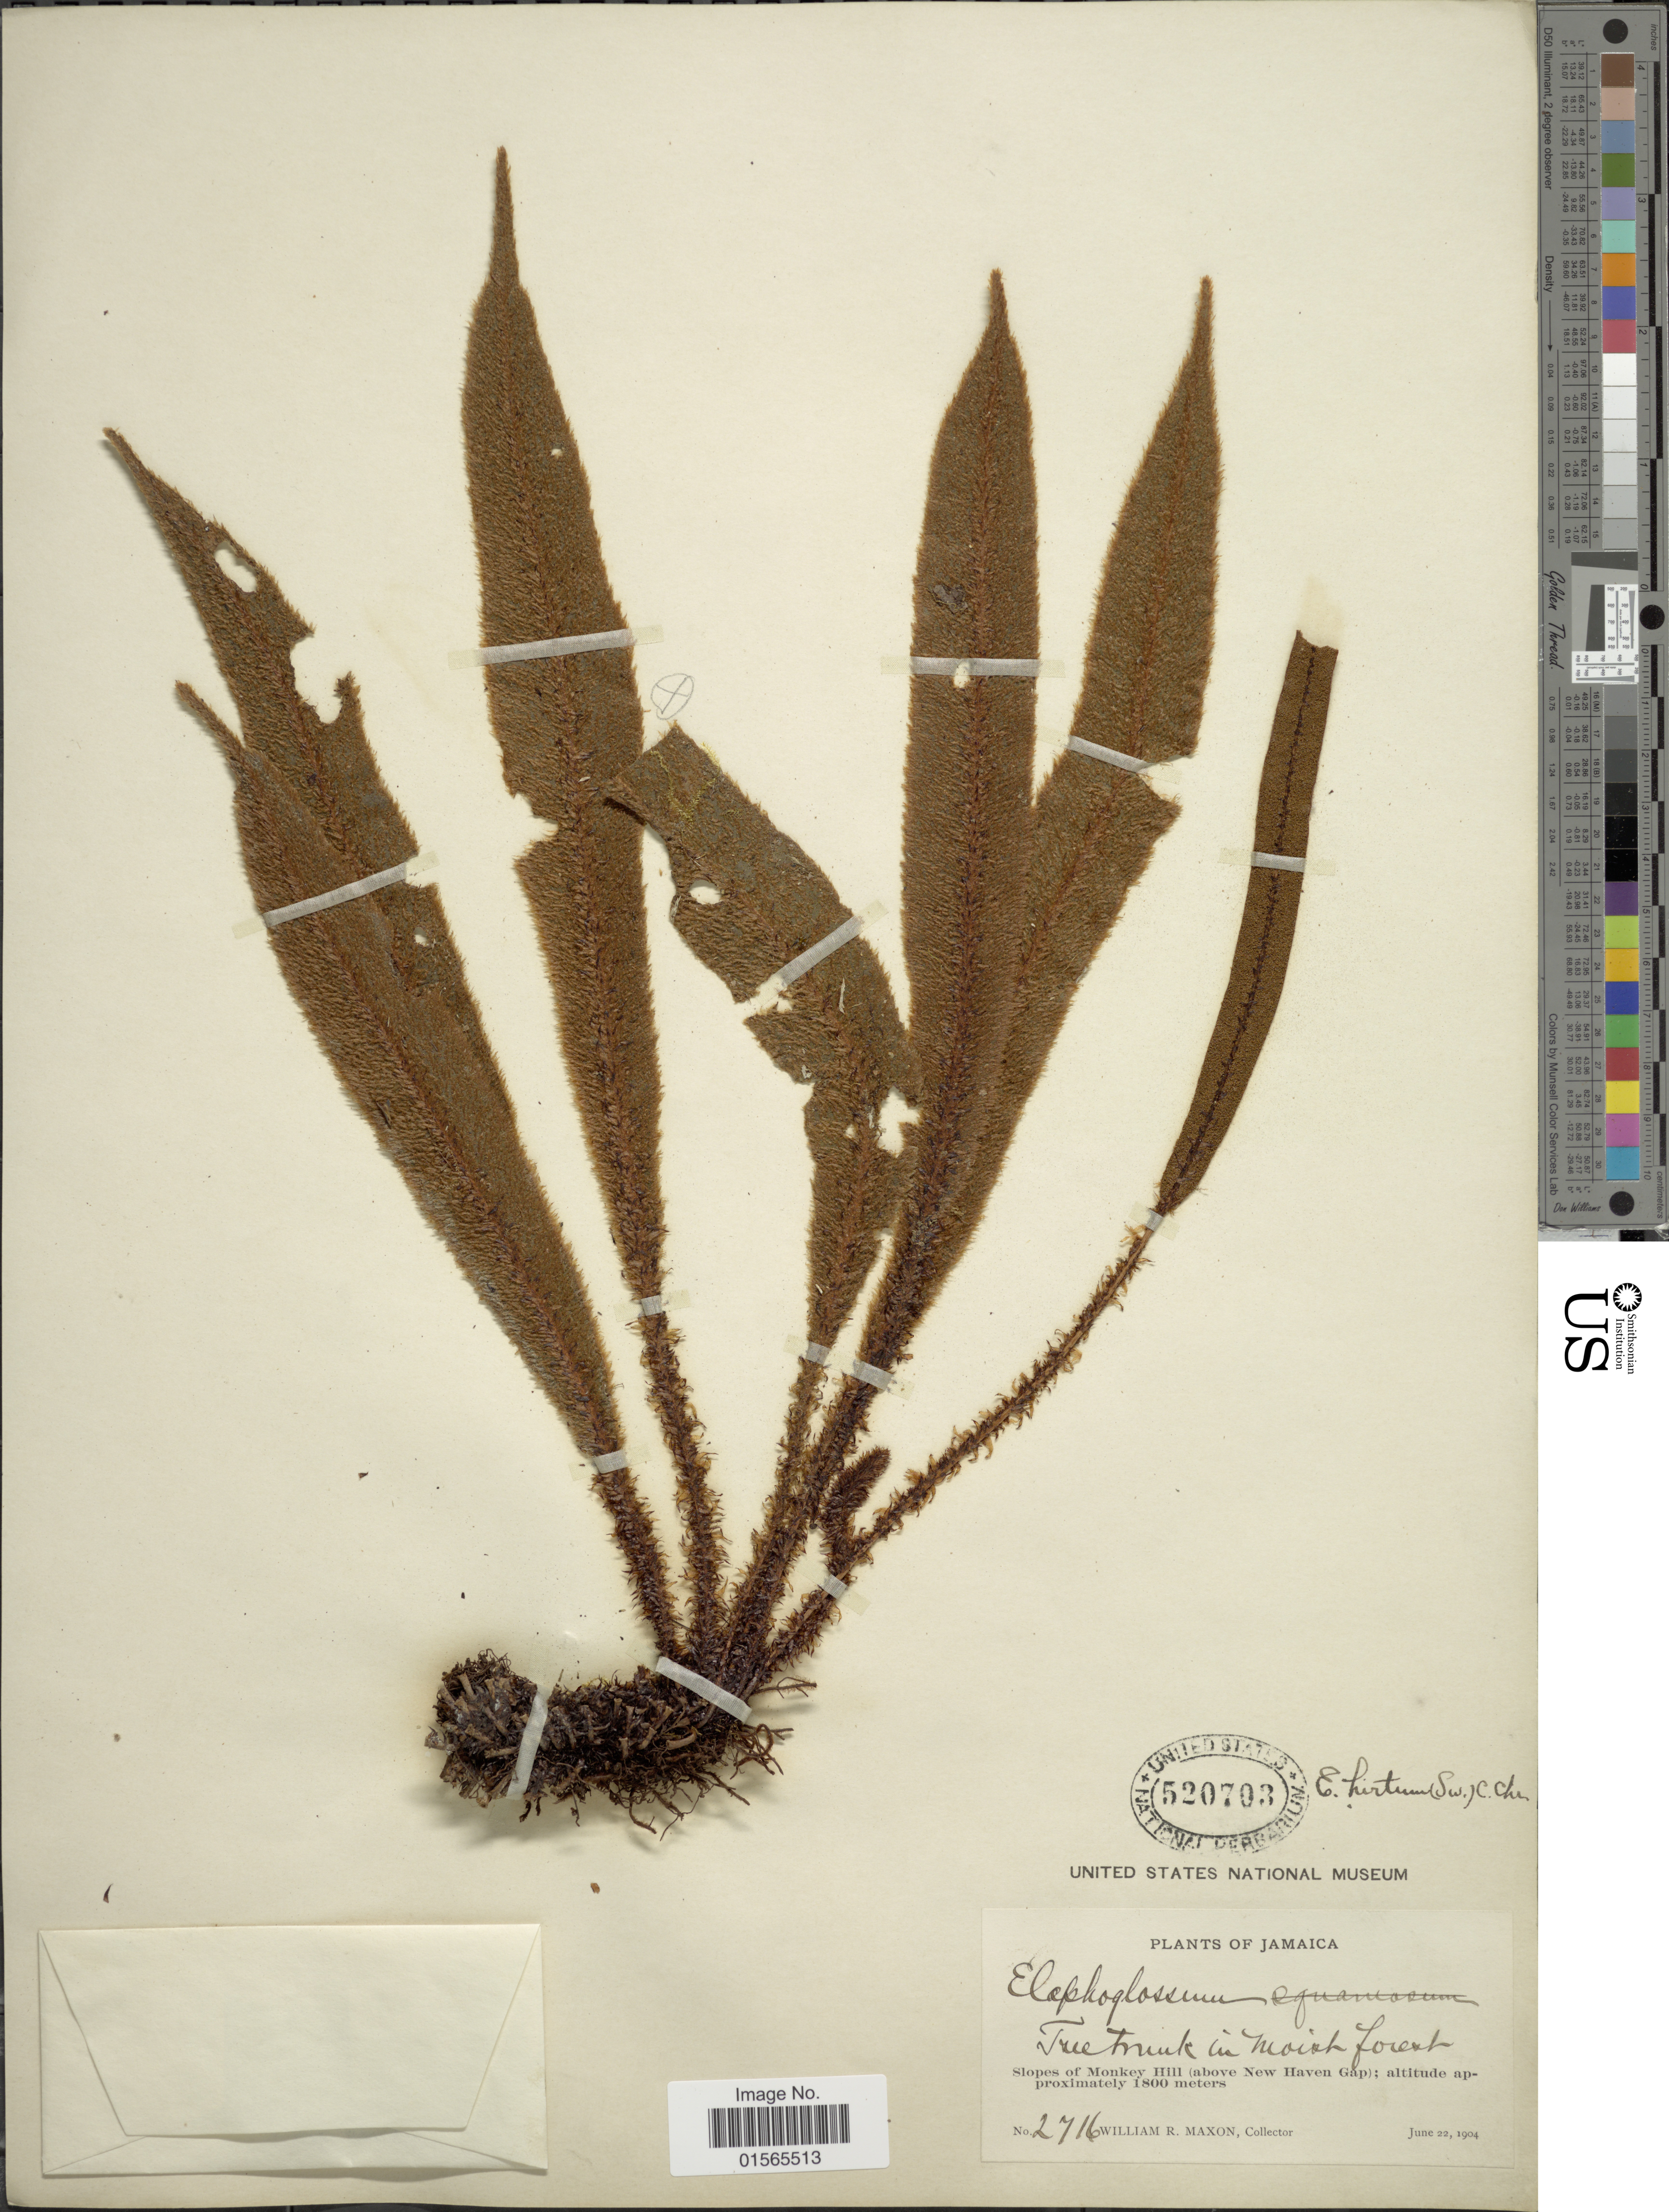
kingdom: Plantae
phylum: Tracheophyta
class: Polypodiopsida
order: Polypodiales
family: Dryopteridaceae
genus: Elaphoglossum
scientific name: Elaphoglossum hirtum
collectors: W. R. Maxon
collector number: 2716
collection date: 1904-06-22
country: Jamaica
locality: Slopes of Monkey Hill (above New Haven Gap)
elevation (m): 1800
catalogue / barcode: US 520703